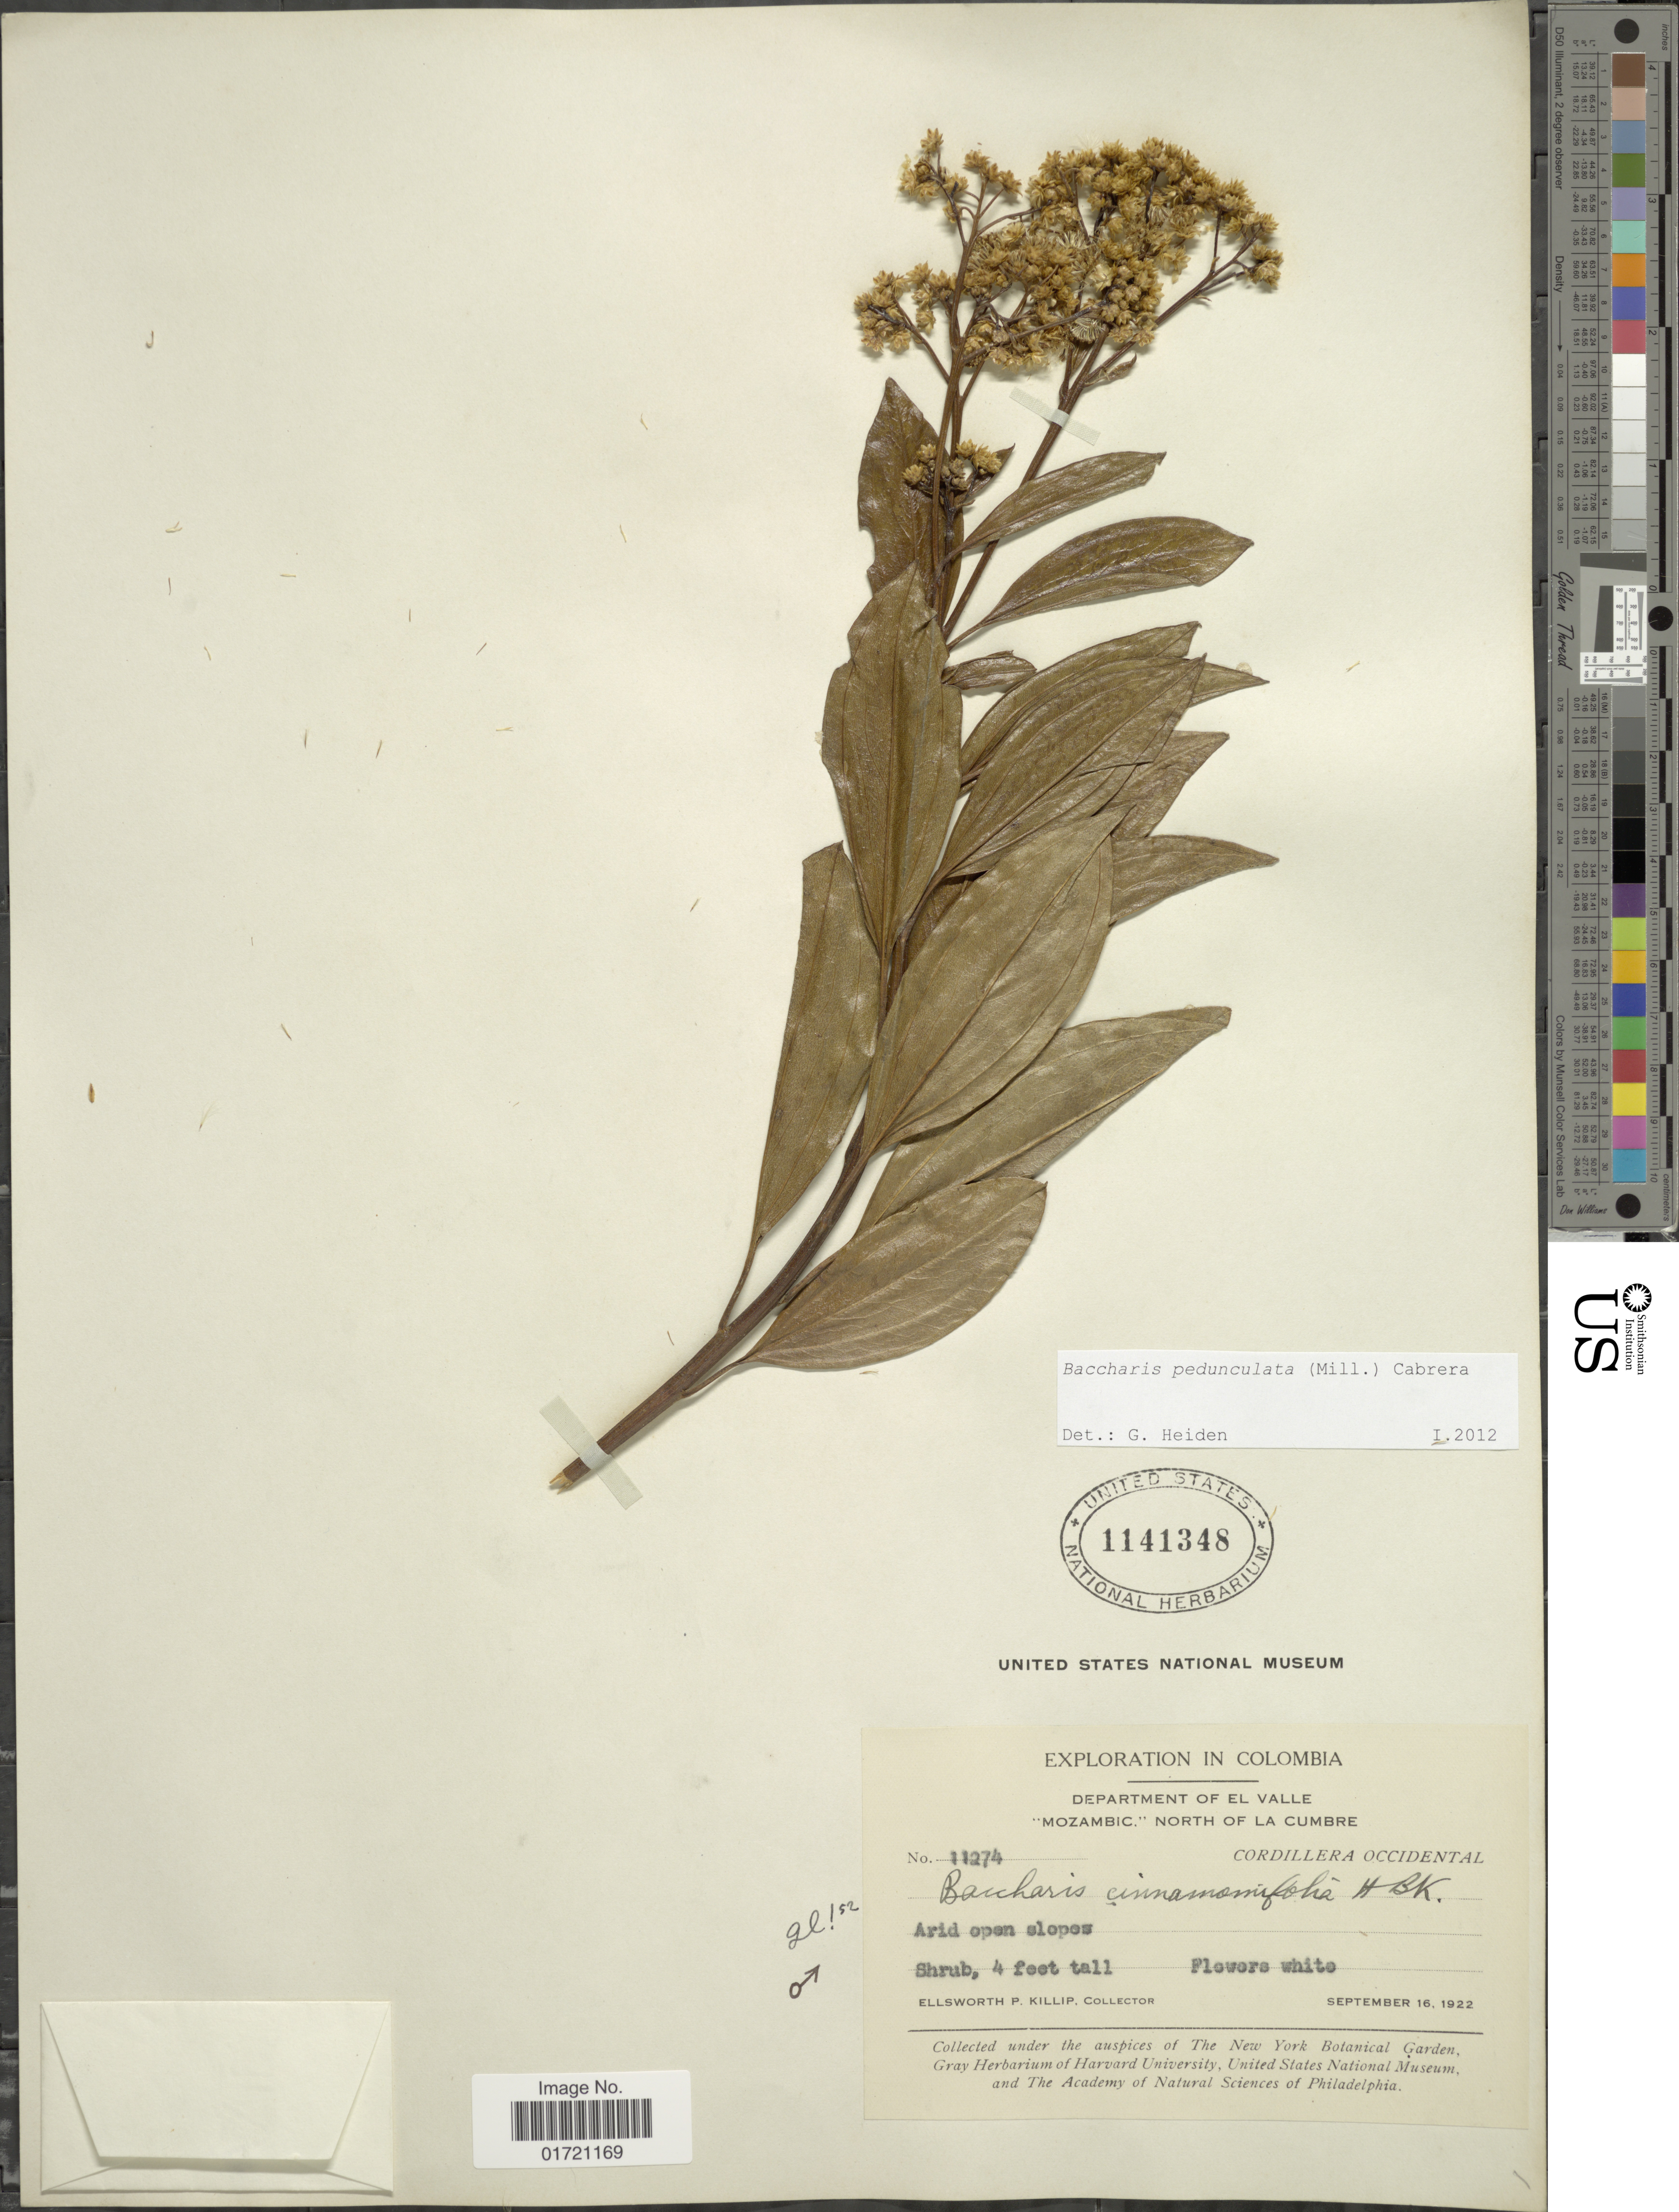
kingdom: Plantae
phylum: Tracheophyta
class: Magnoliopsida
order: Asterales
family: Asteraceae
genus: Baccharis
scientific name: Baccharis pedunculata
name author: (Mill.) Cabrera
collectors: E. P. Killip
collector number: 11274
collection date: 1922-09-16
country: Colombia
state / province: Valle del Cauca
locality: Department of El Valle. "Mozambic", North of La Cumbre. Cordillera Occidental. Arid open slopes.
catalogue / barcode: US 1141348